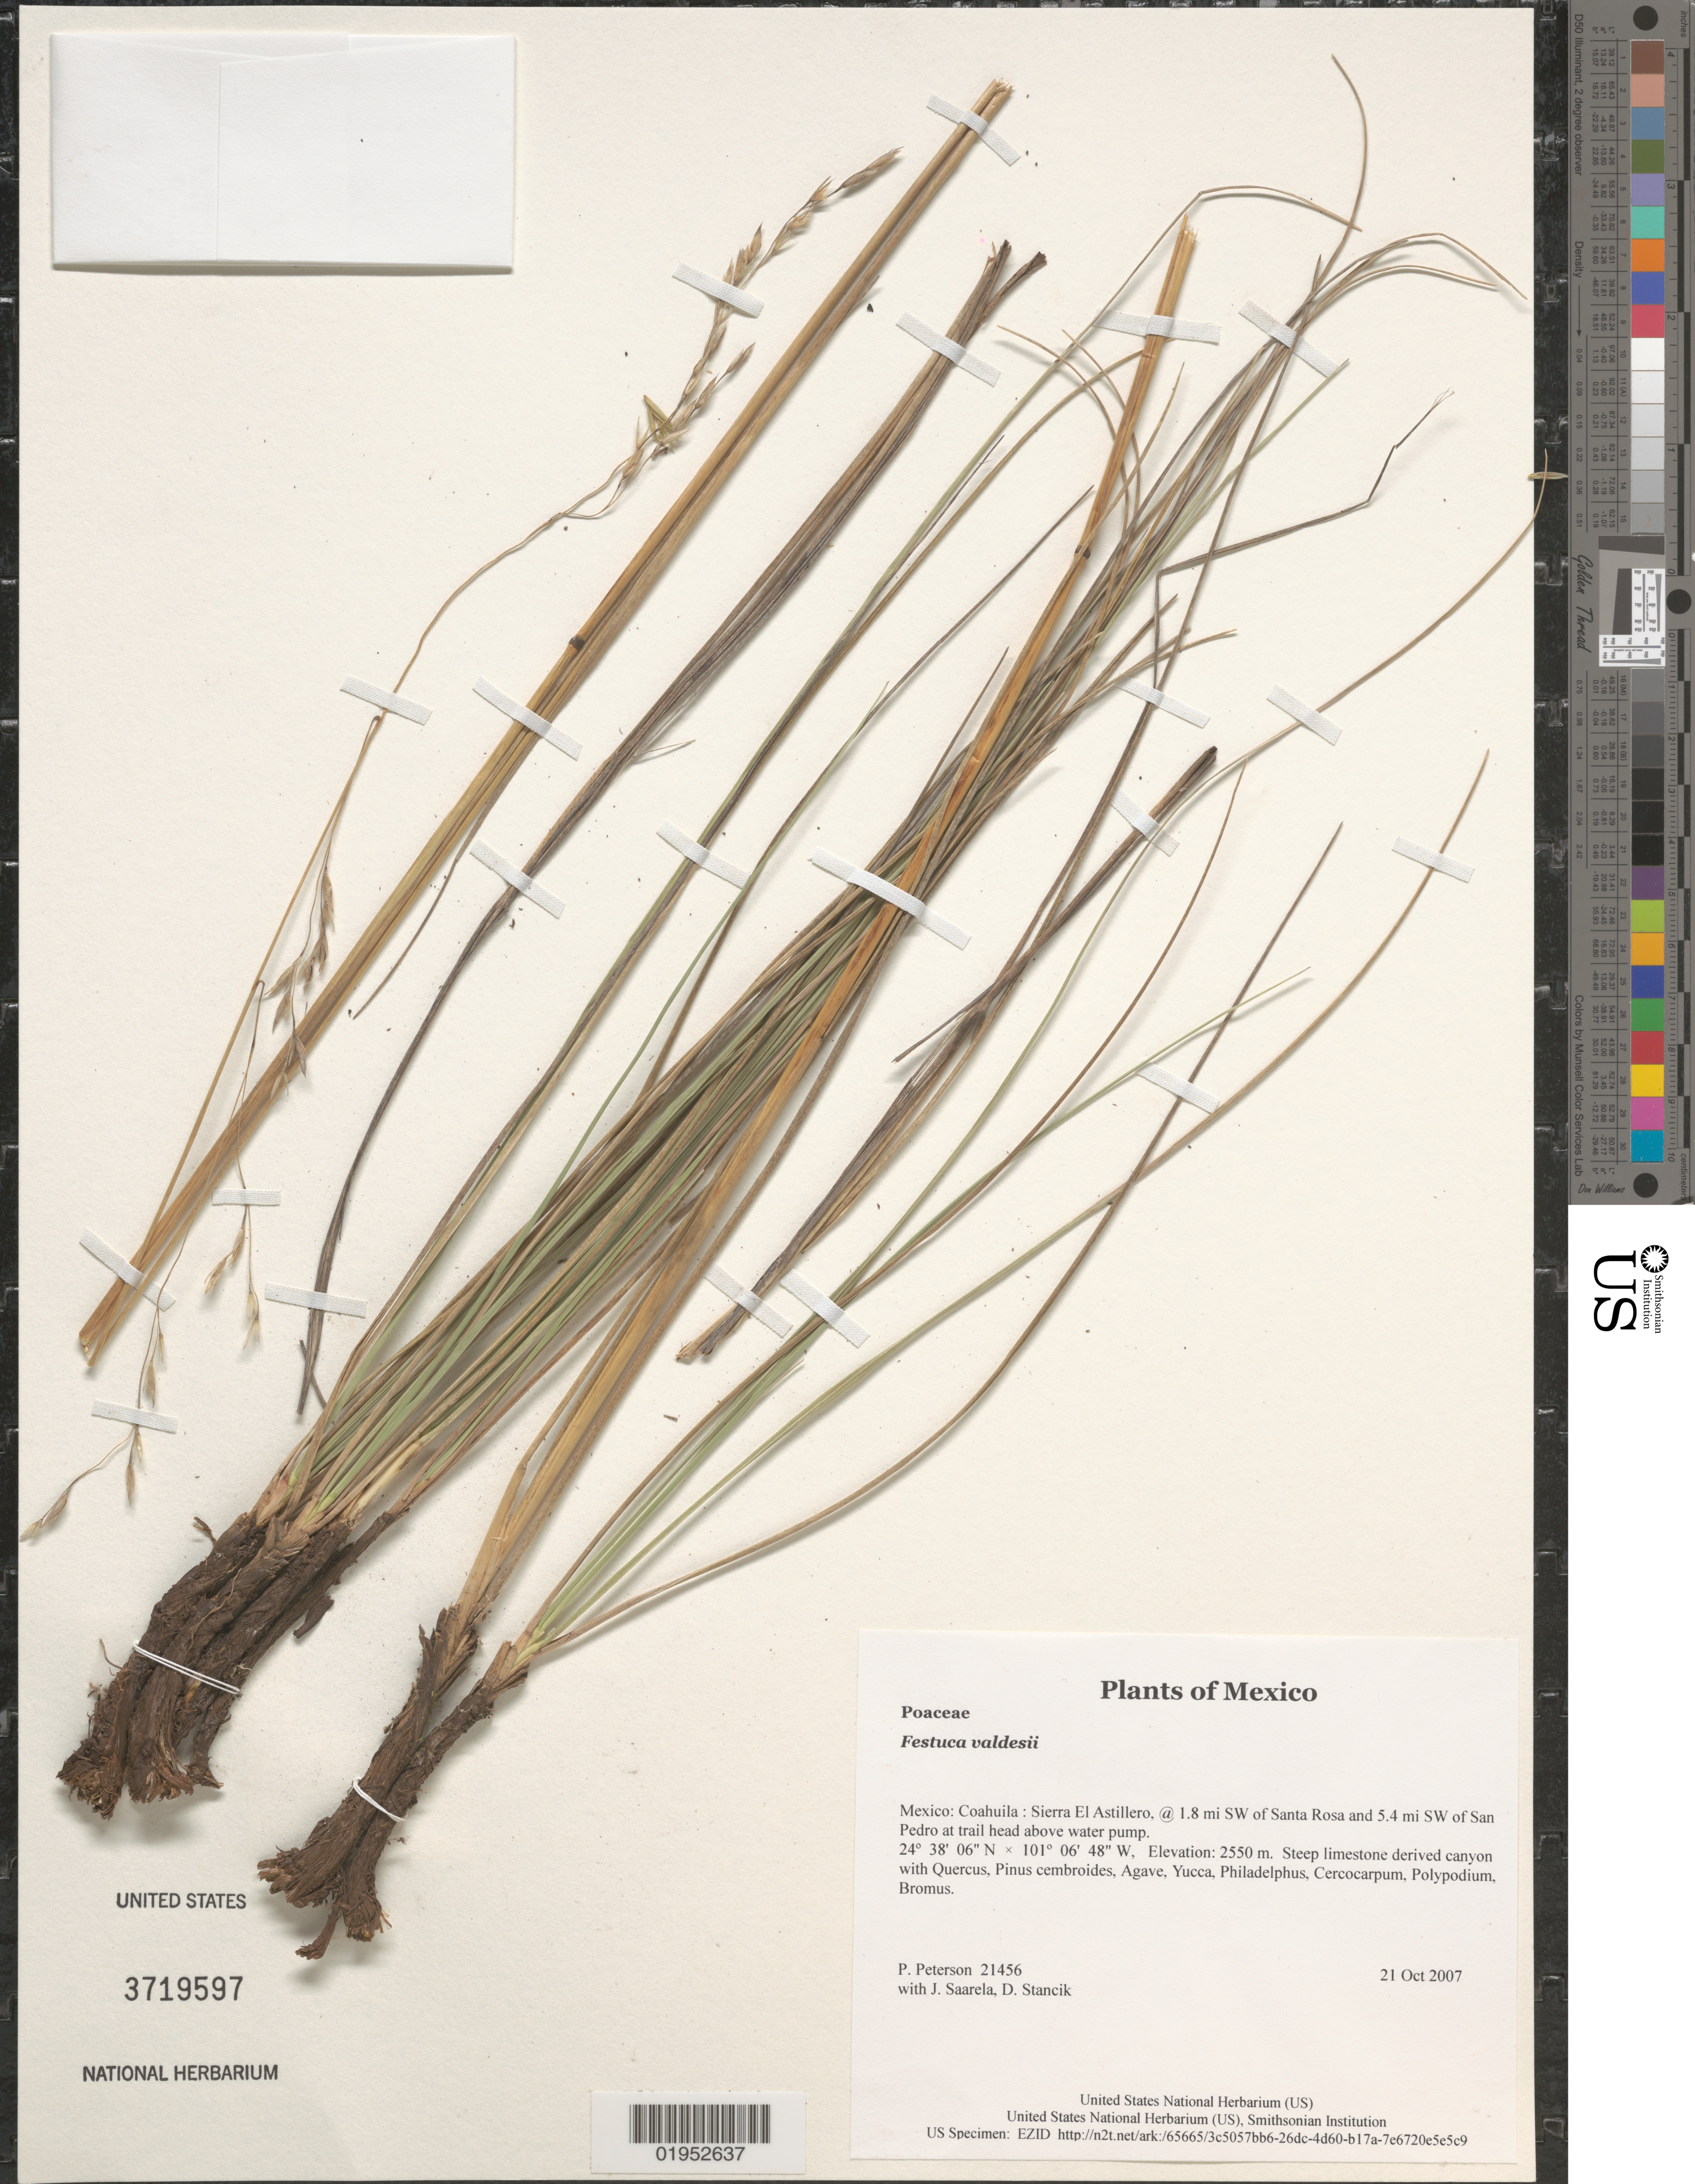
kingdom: Plantae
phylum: Tracheophyta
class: Liliopsida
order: Poales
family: Poaceae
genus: Festuca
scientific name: Festuca valdesii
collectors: P. M. Peterson, J. Saarela & D. Stancik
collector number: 21456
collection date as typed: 21 Oct 2007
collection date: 2007-10-21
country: Mexico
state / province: Coahuila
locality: Sierra El Astillero, @ 1.8 mi SW of Santa Rosa and 5.4 mi SW of San Pedro at trail head above water pump.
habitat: Steep limestone derived canyon with Quercus, Pinus cembroides, Agave, Yucca, Philadelphus, Cercocarpum, Polypodium, Bromus.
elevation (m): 2550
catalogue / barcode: US 3719597